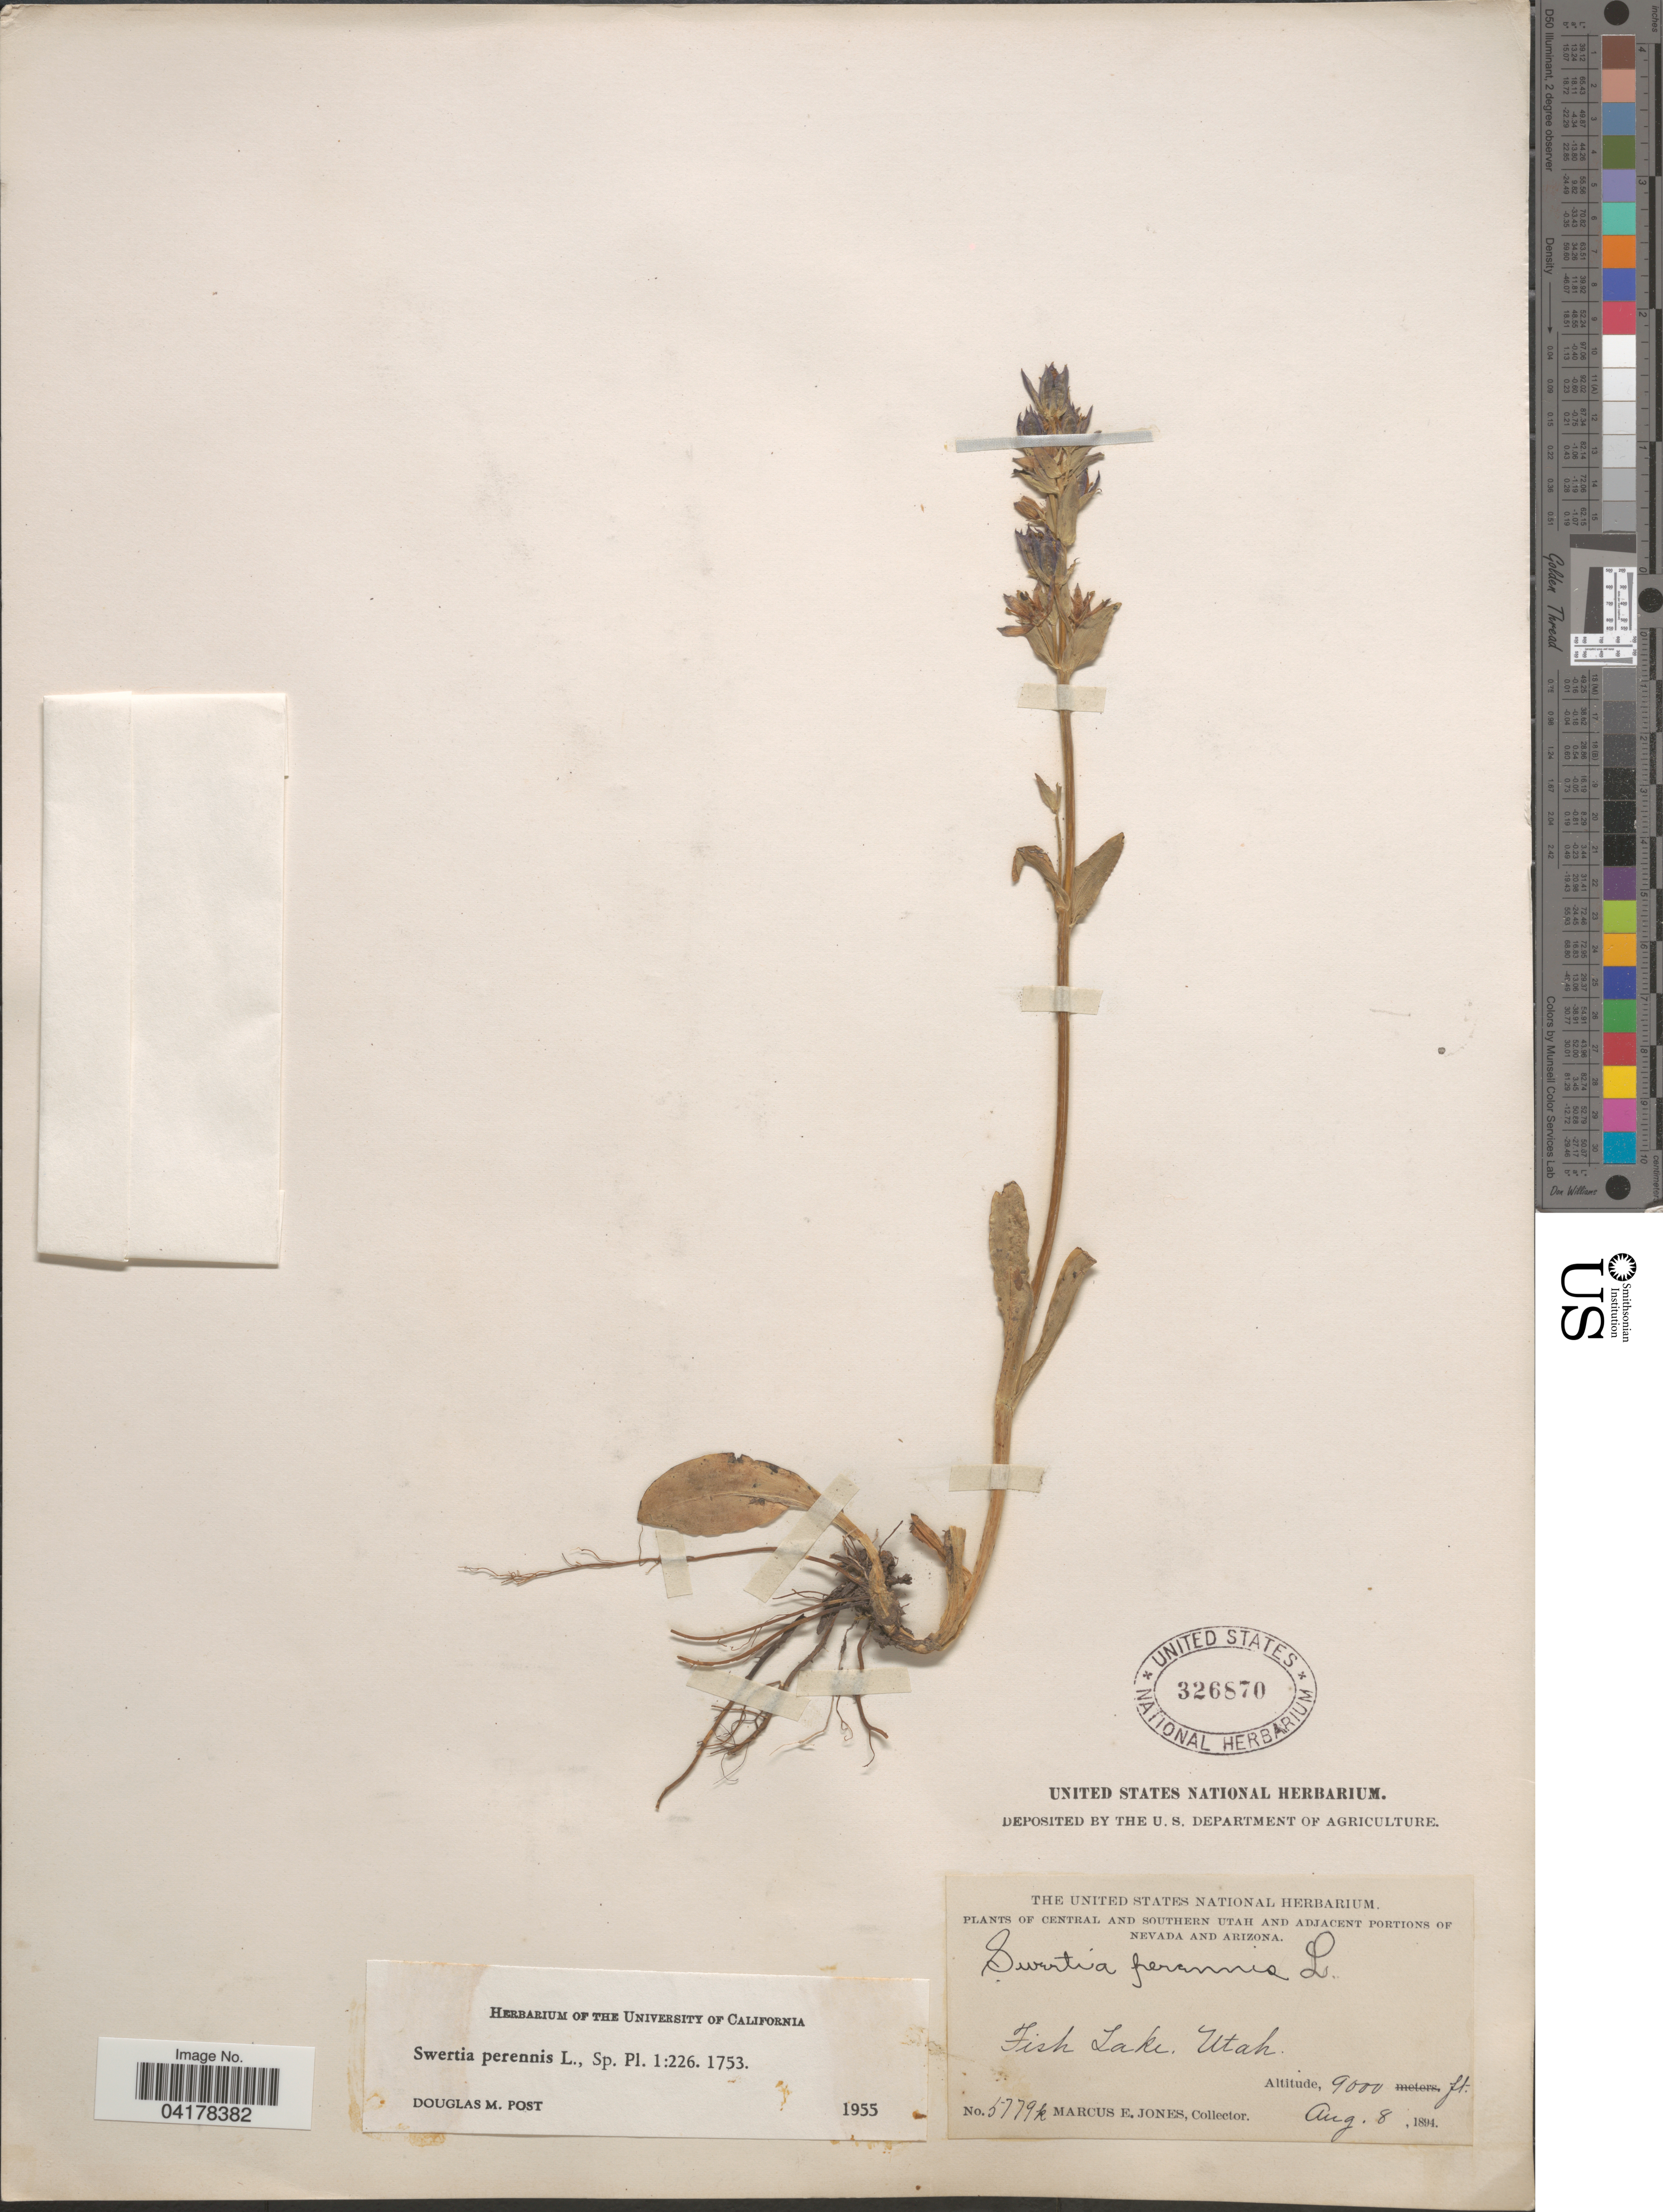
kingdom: Plantae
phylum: Tracheophyta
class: Magnoliopsida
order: Gentianales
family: Gentianaceae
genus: Swertia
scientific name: Swertia perennis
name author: L.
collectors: M. E. Jones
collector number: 5779k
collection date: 1894-08-08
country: United States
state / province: Utah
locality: Central and Southern Utah. Fish Lake.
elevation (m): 2743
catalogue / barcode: US 326870